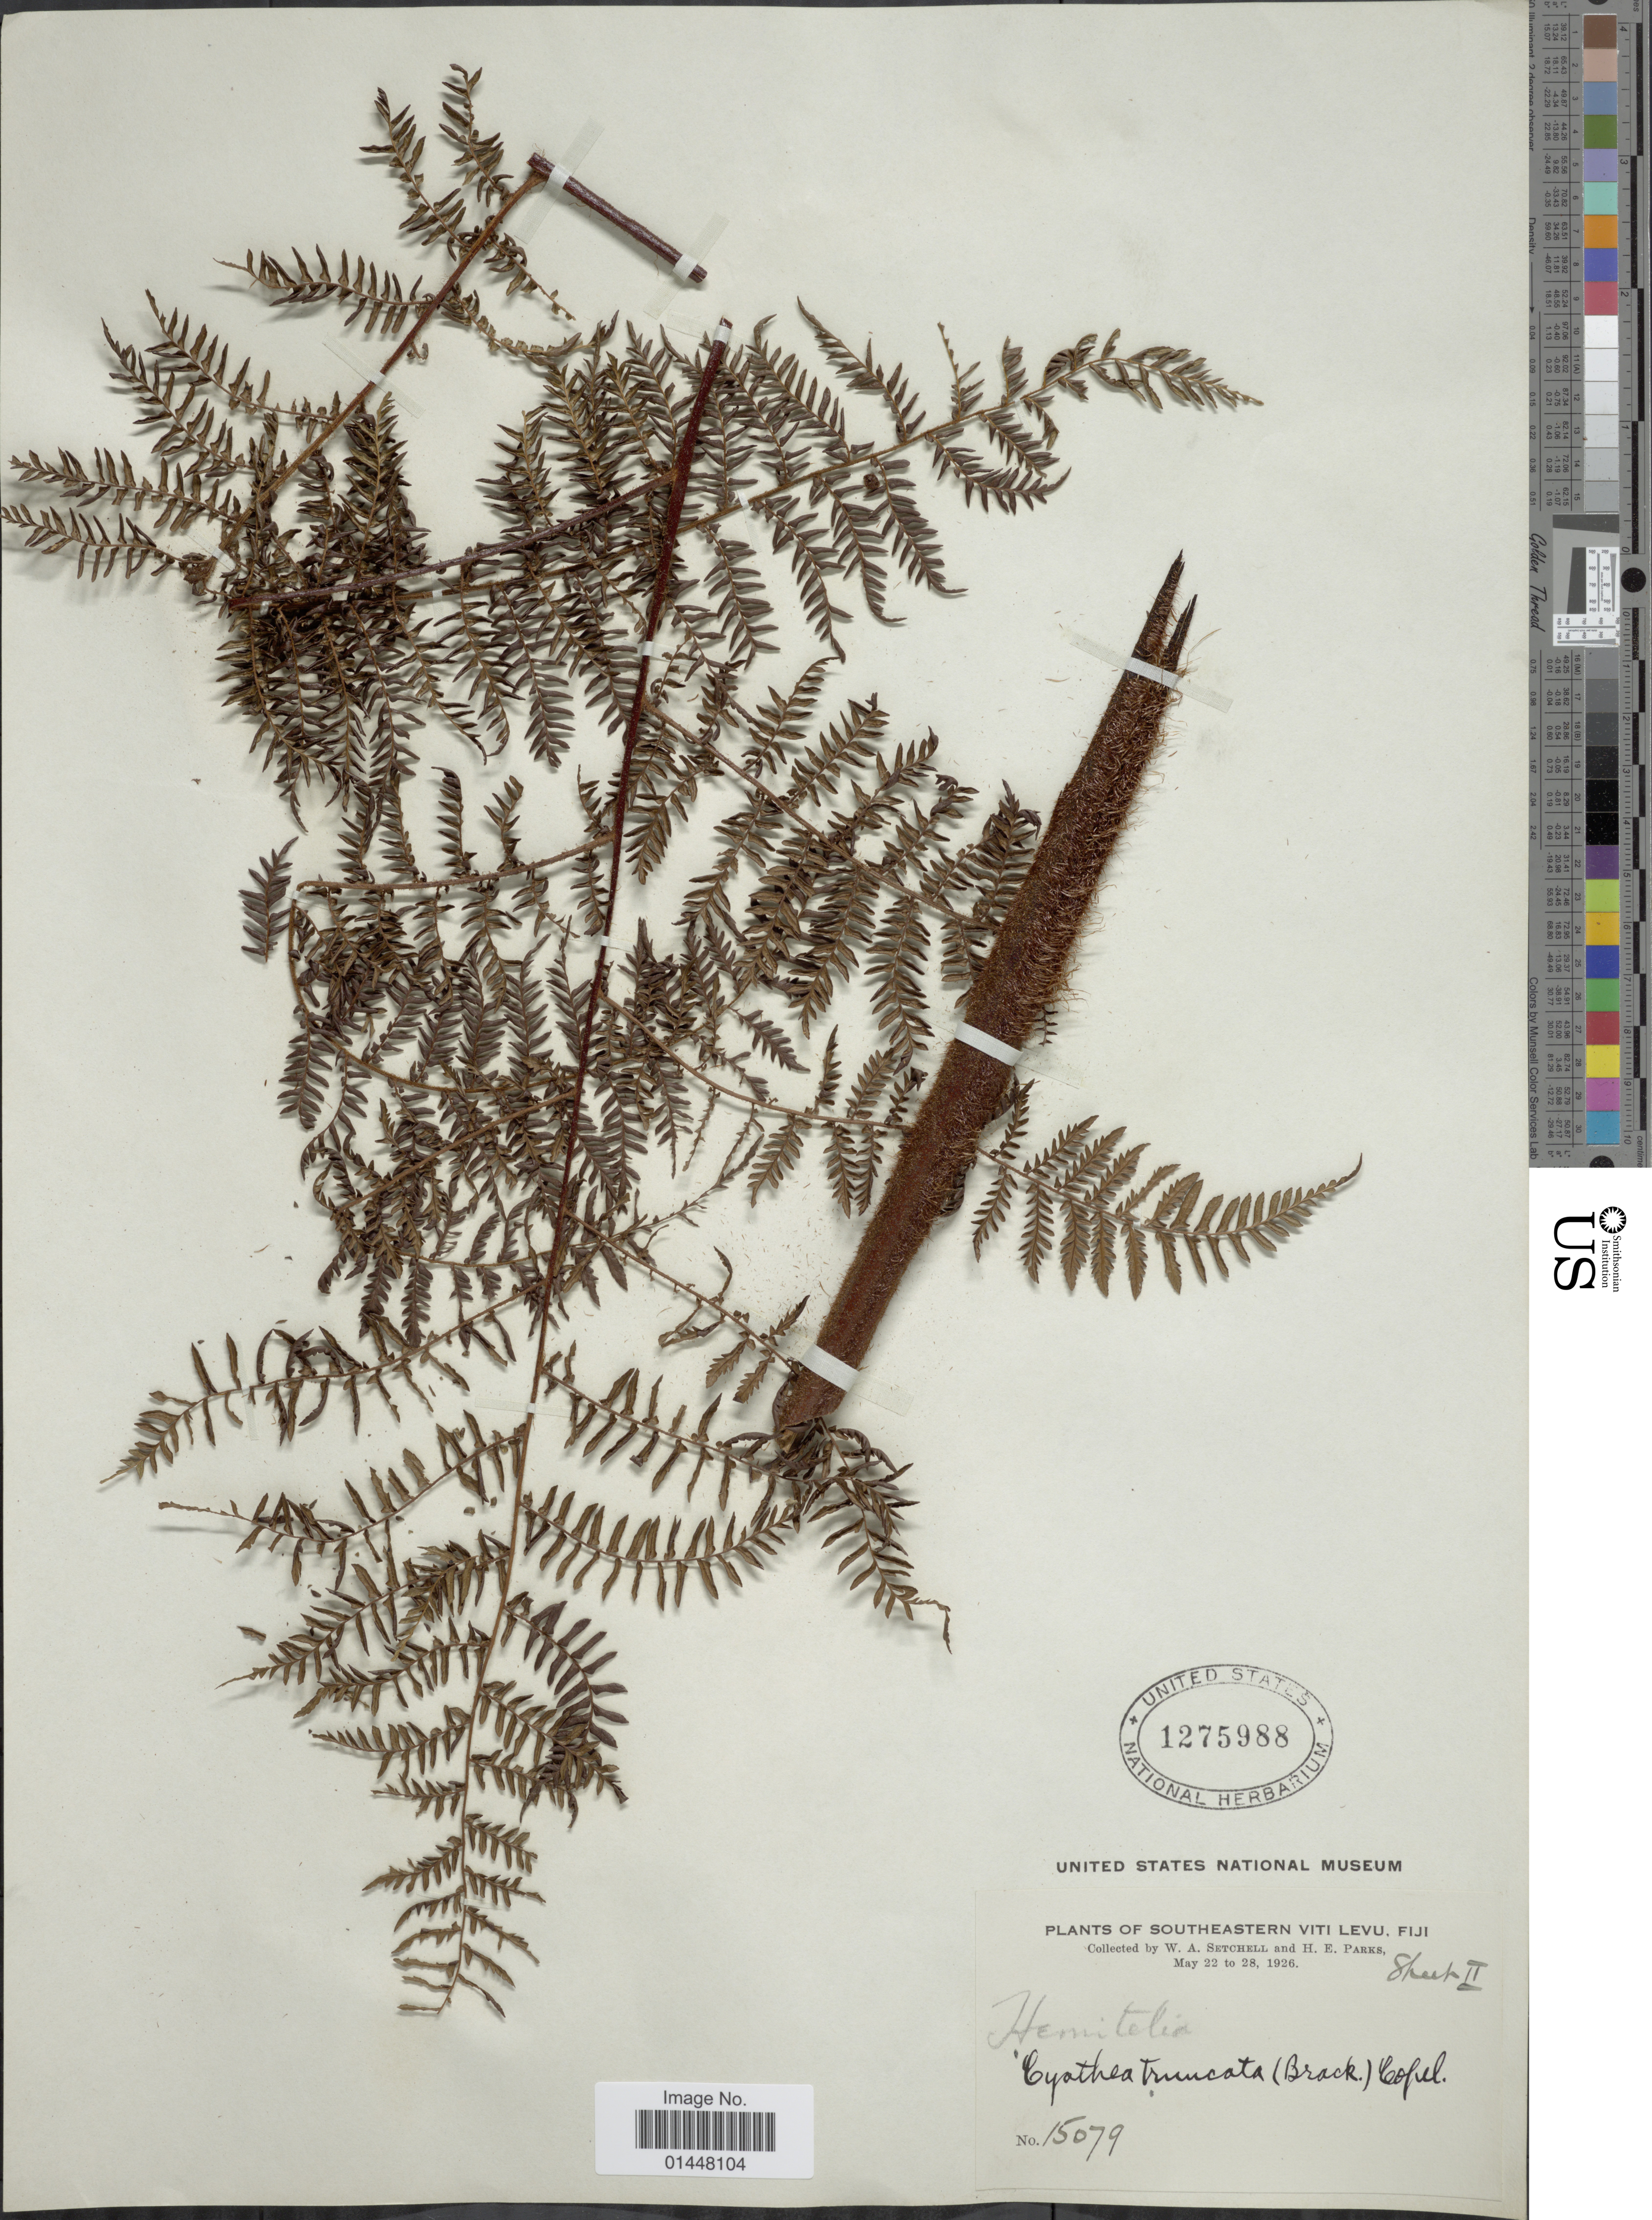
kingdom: Plantae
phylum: Tracheophyta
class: Polypodiopsida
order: Cyatheales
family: Cyatheaceae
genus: Sphaeropteris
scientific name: Sphaeropteris truncata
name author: (Brack.) R.M. Tryon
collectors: W. Setchell & H. E. Parks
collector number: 14079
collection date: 1926-05-22/1926-05-28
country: Fiji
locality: Southeastern Viti Levu.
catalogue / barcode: US 1275988